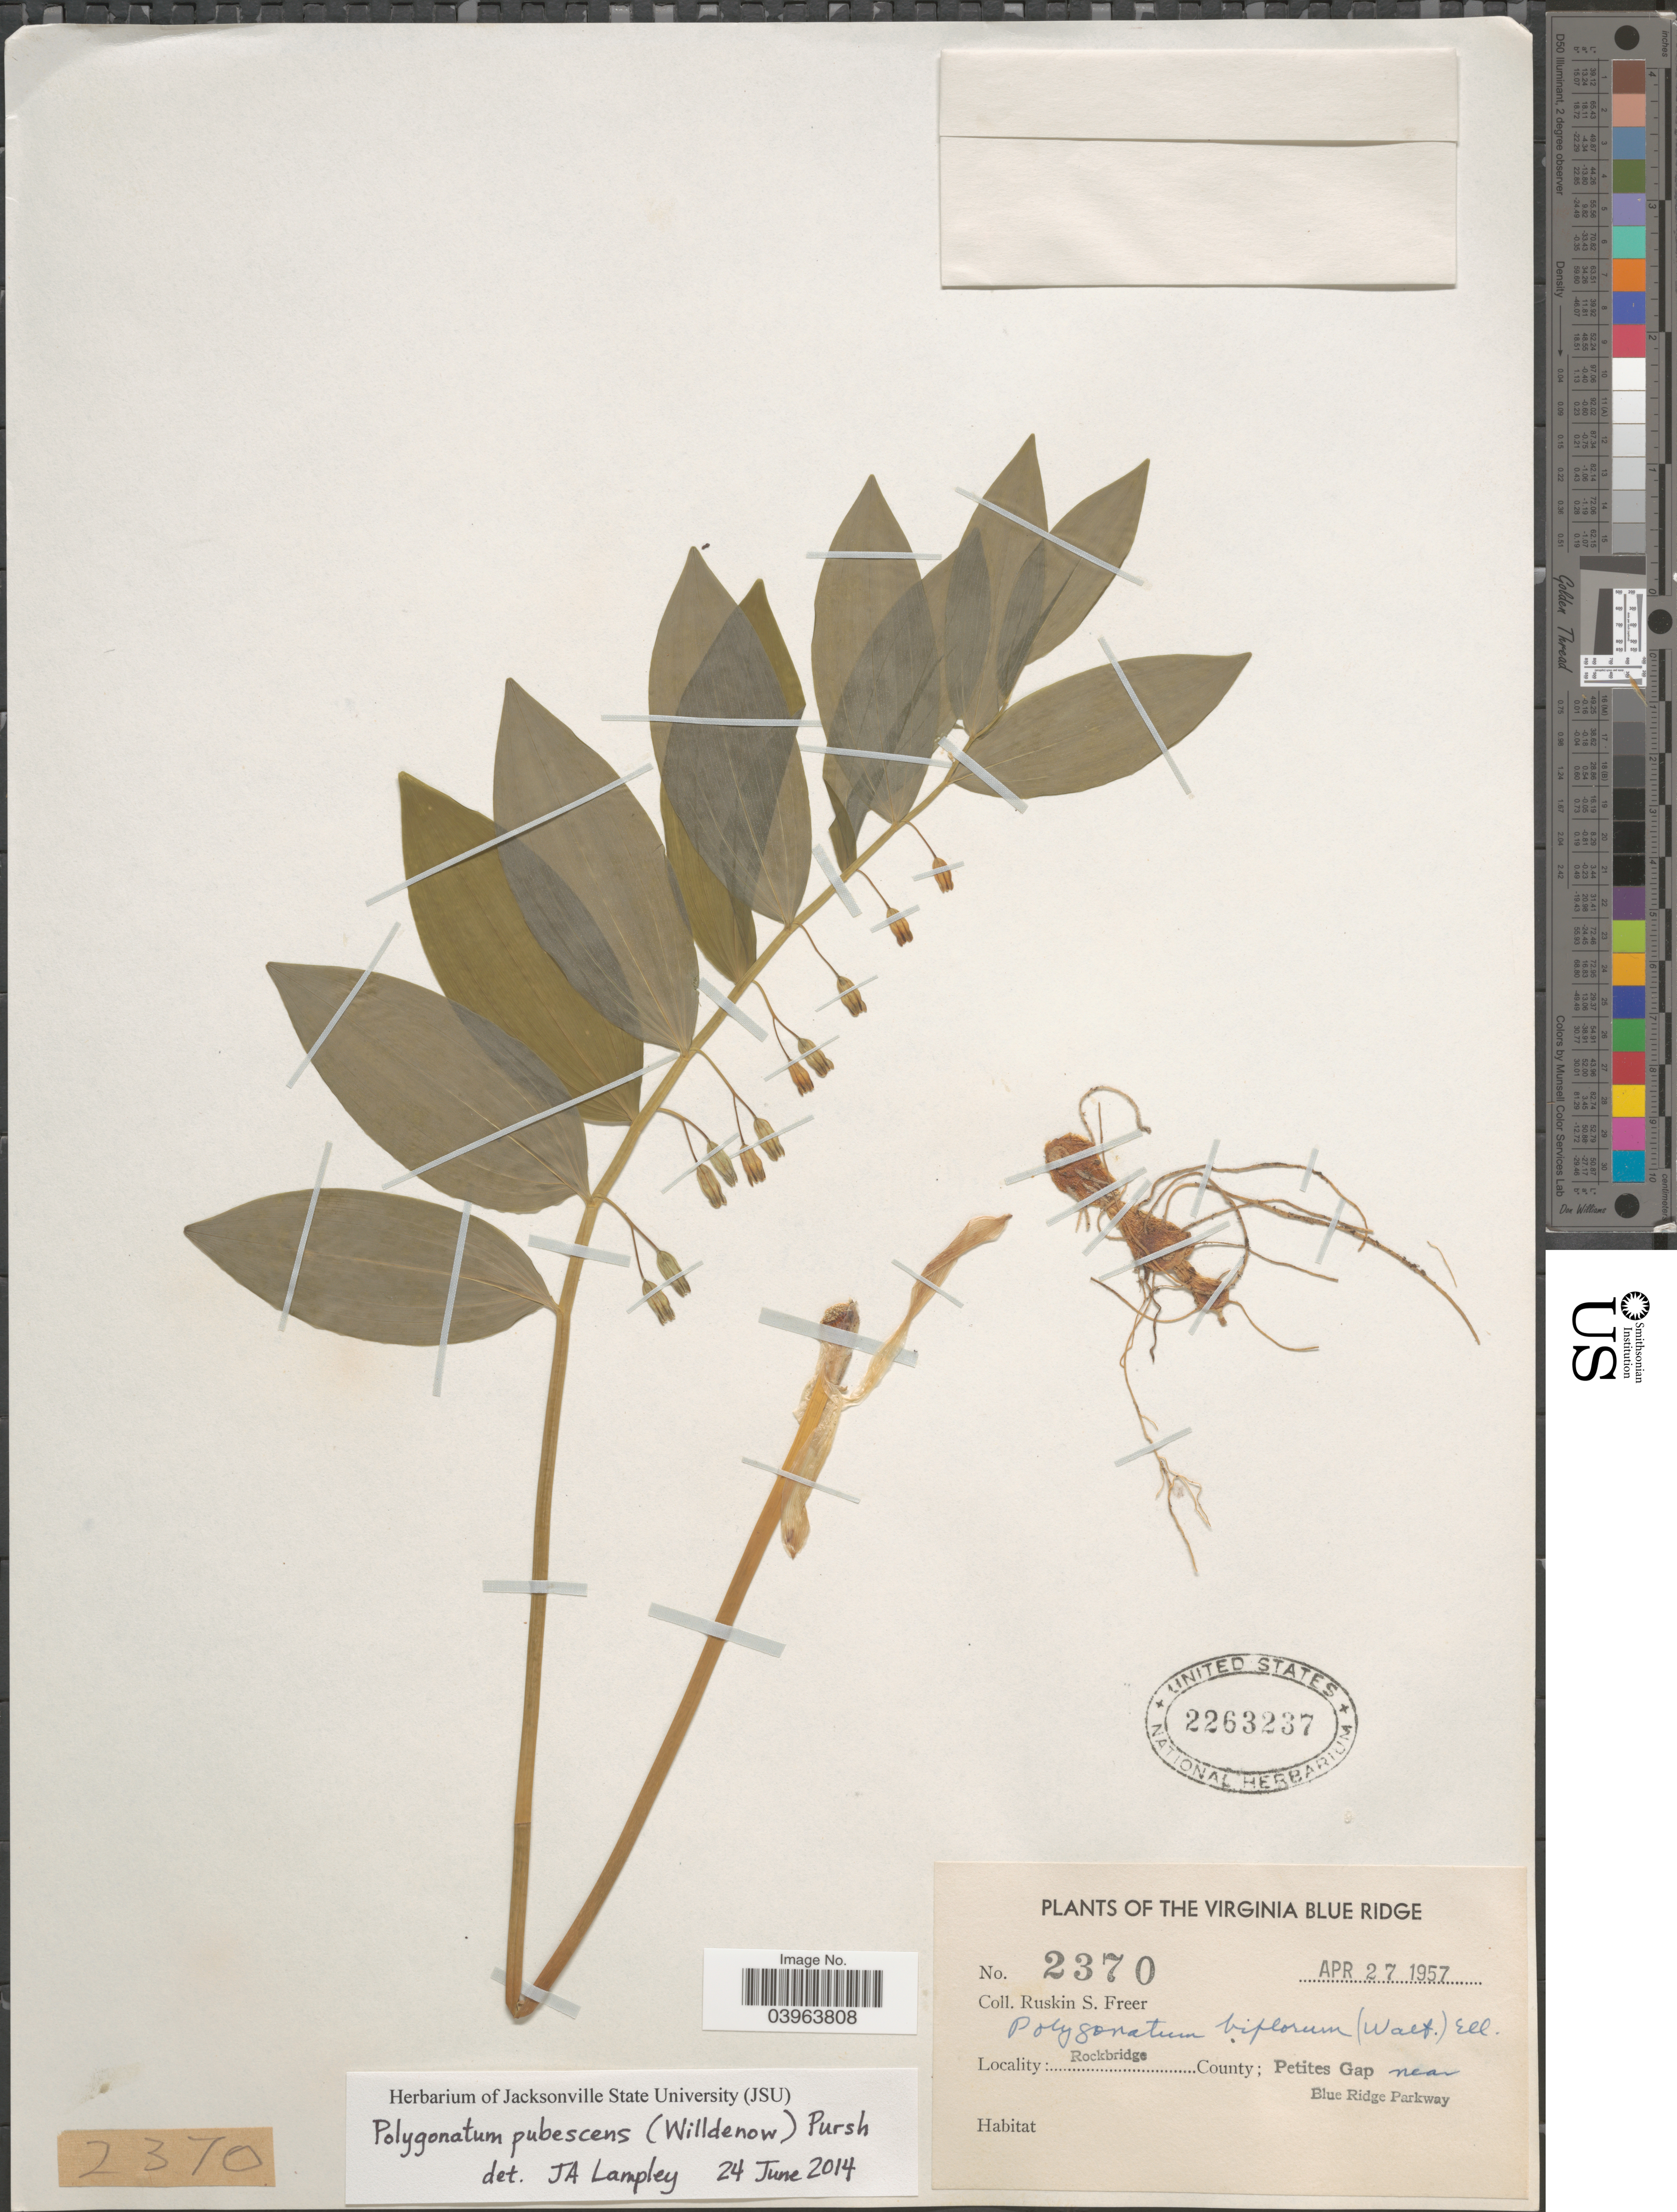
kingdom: Plantae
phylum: Tracheophyta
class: Liliopsida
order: Asparagales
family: Asparagaceae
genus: Polygonatum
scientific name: Polygonatum pubescens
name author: (Willd.) Pursh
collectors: R. Freer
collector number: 2370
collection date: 1957-04-27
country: United States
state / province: Virginia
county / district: Rockbridge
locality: The Virginia Blue Ridge. Rockbridge County; Petites Gap near Blue Ridge Parkway.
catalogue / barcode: US 2263237